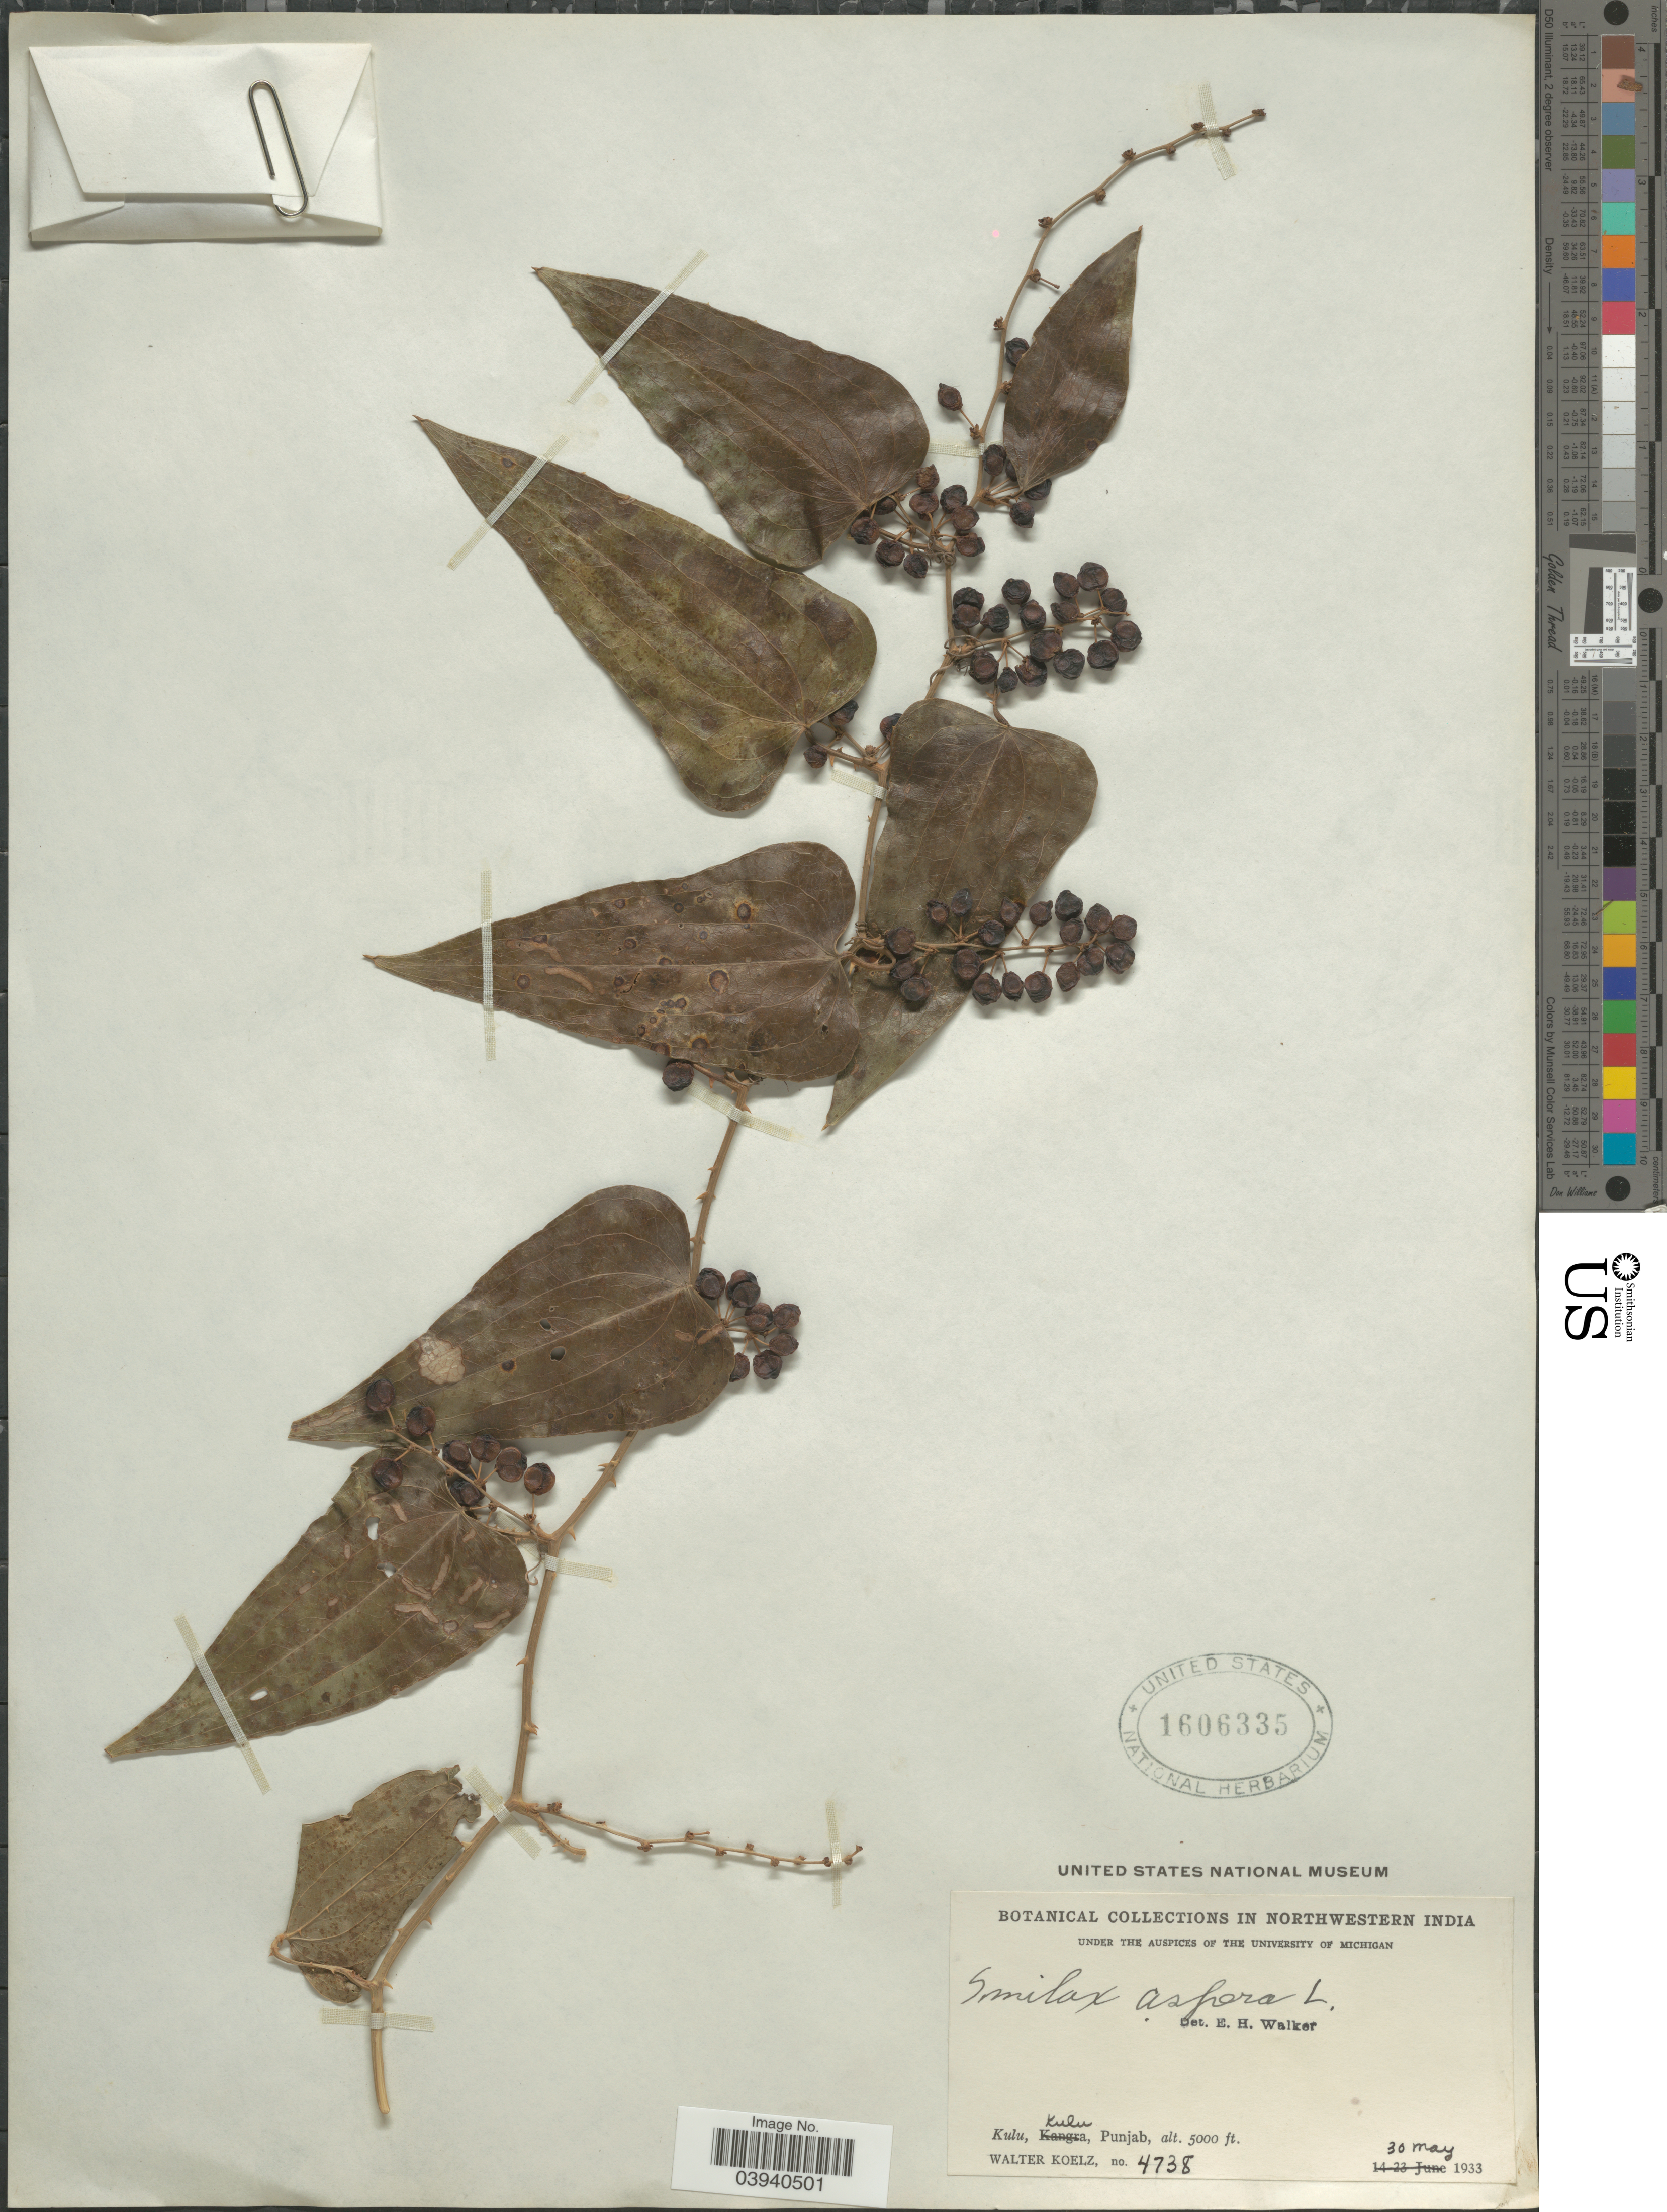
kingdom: Plantae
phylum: Tracheophyta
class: Liliopsida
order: Liliales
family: Smilacaceae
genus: Smilax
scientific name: Smilax aspera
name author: L.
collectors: W. N. Koelz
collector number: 4738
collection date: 1933-05-30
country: India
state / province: Punjab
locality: In Northwestern India. Kulu, Kulu.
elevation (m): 1524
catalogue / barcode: US 1606335